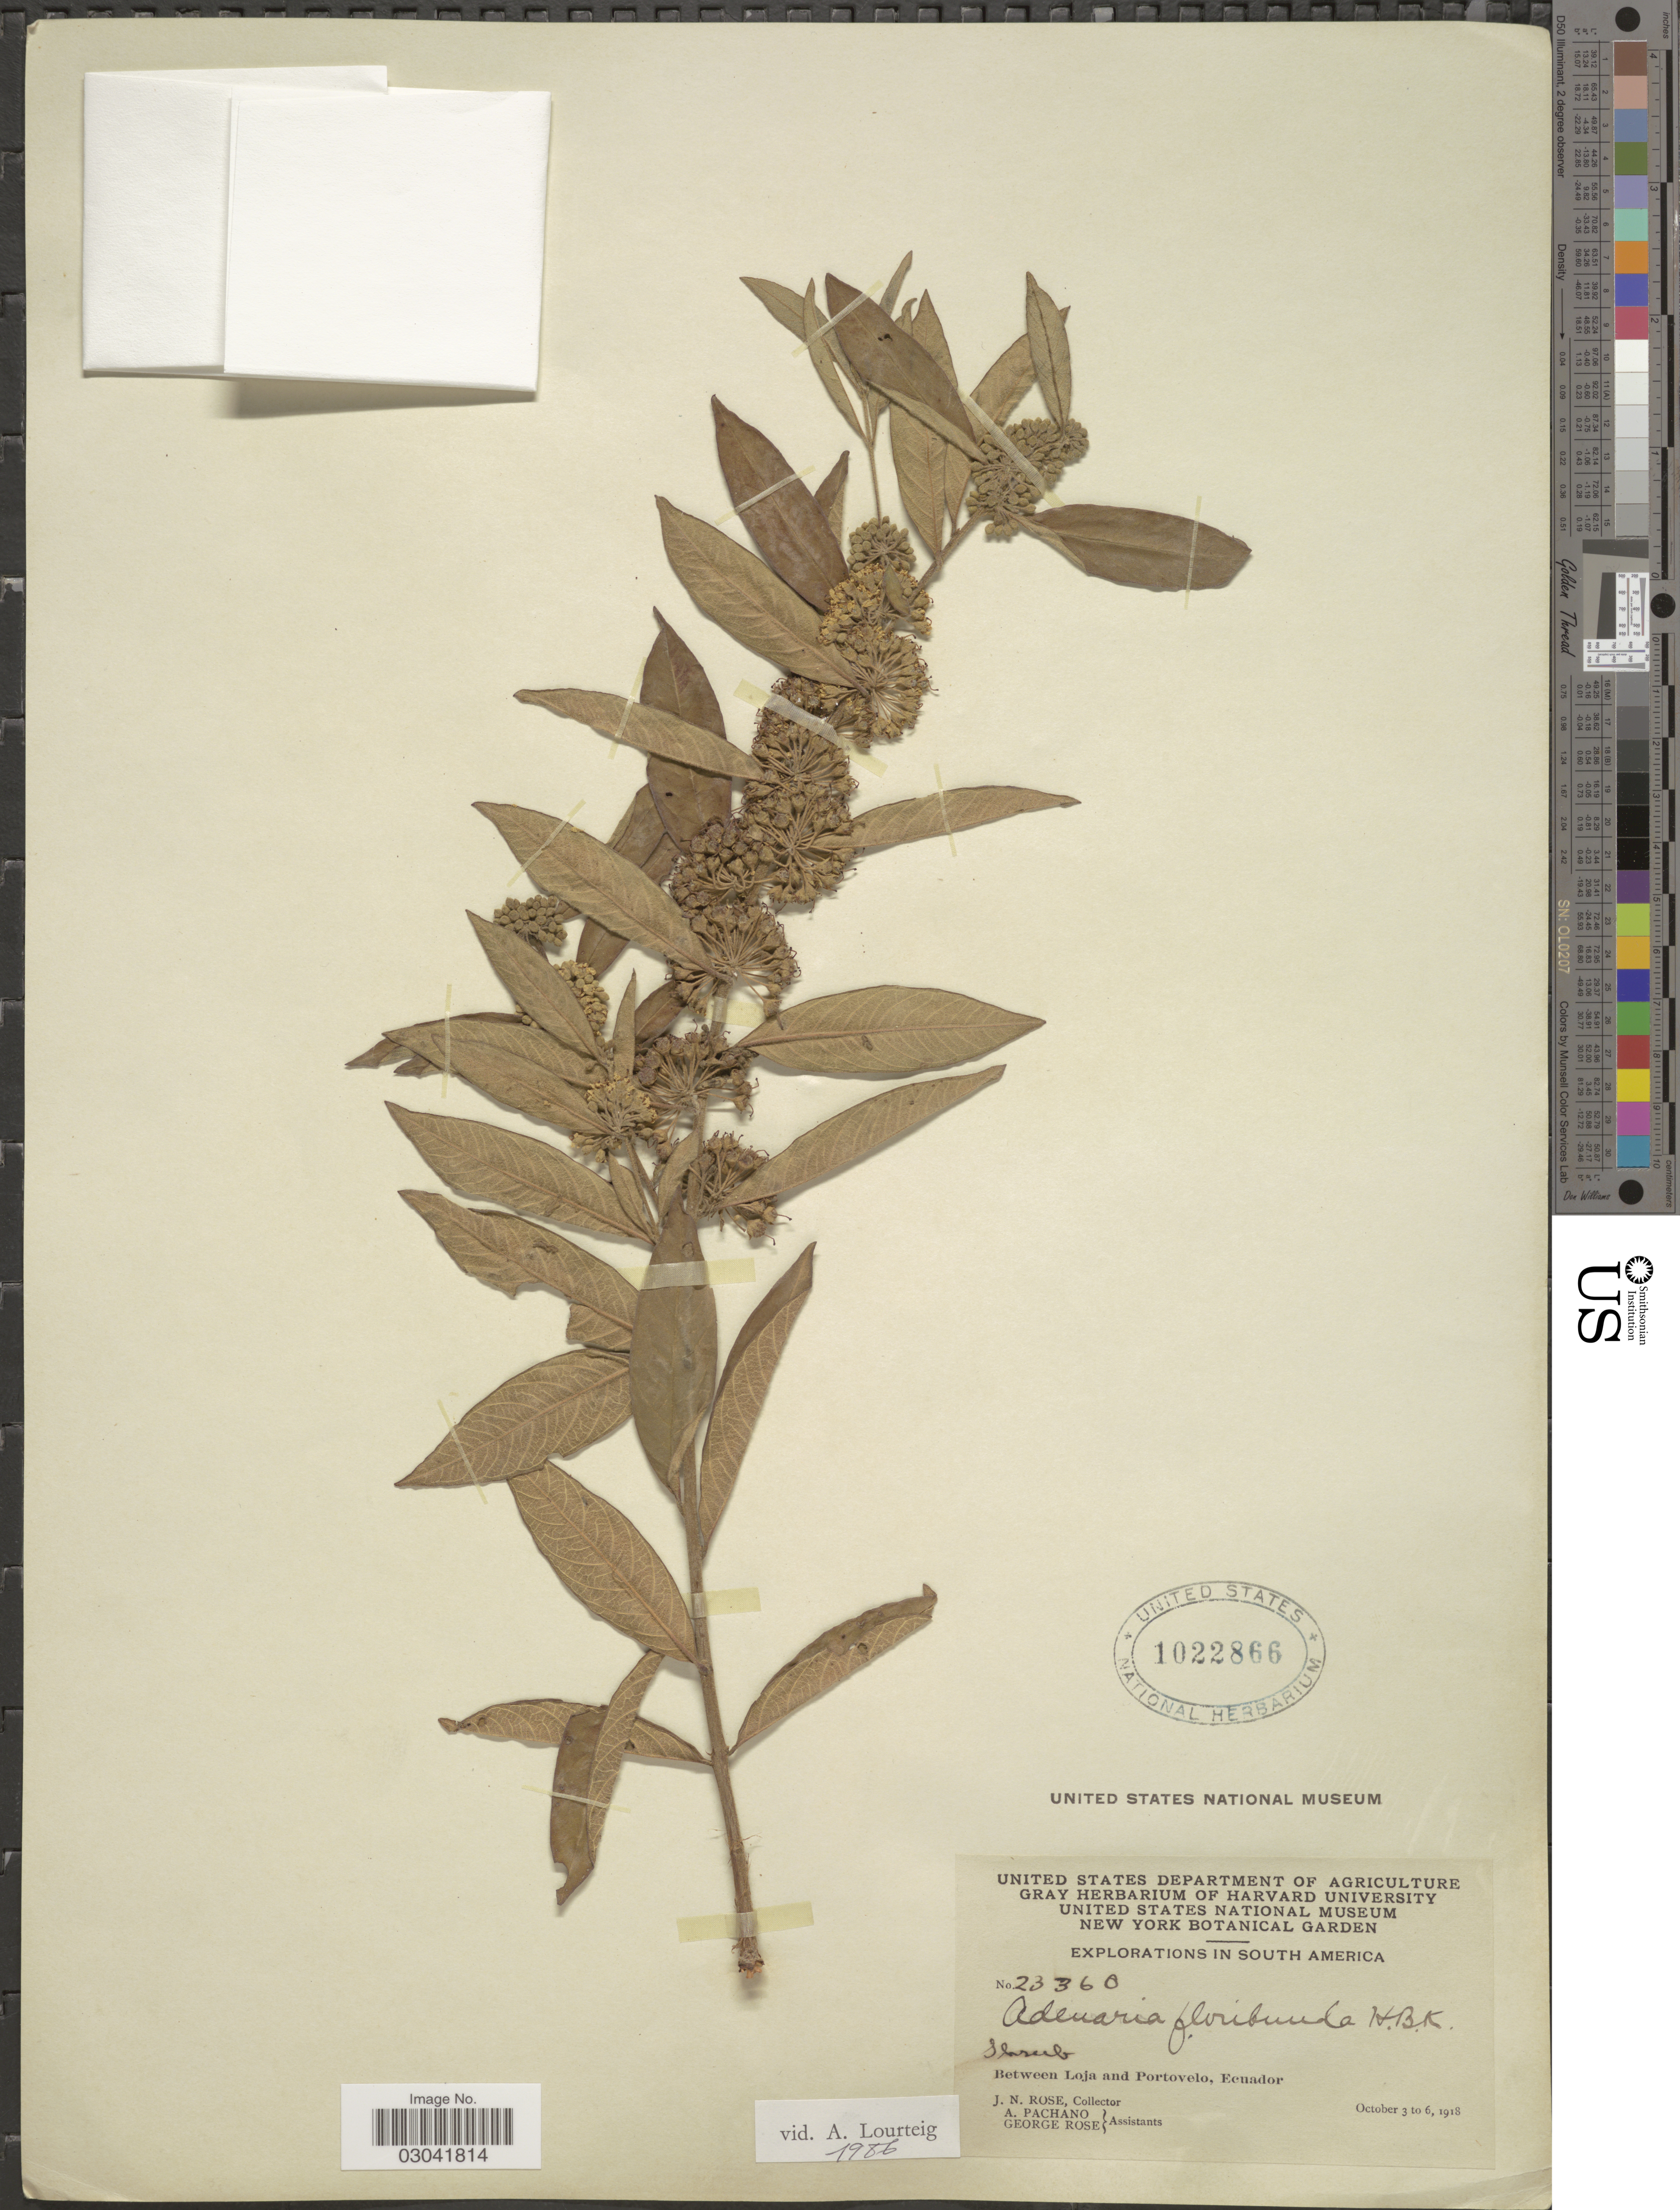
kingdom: Plantae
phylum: Tracheophyta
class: Magnoliopsida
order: Myrtales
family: Lythraceae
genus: Adenaria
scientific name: Adenaria floribunda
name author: Kunth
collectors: J. N. Rose, A. Pachano & G. Rose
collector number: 23360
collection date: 1918-10-03/1918-10-06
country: Ecuador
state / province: Loja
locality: Between Loja and Portovelo.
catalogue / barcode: US 1022866